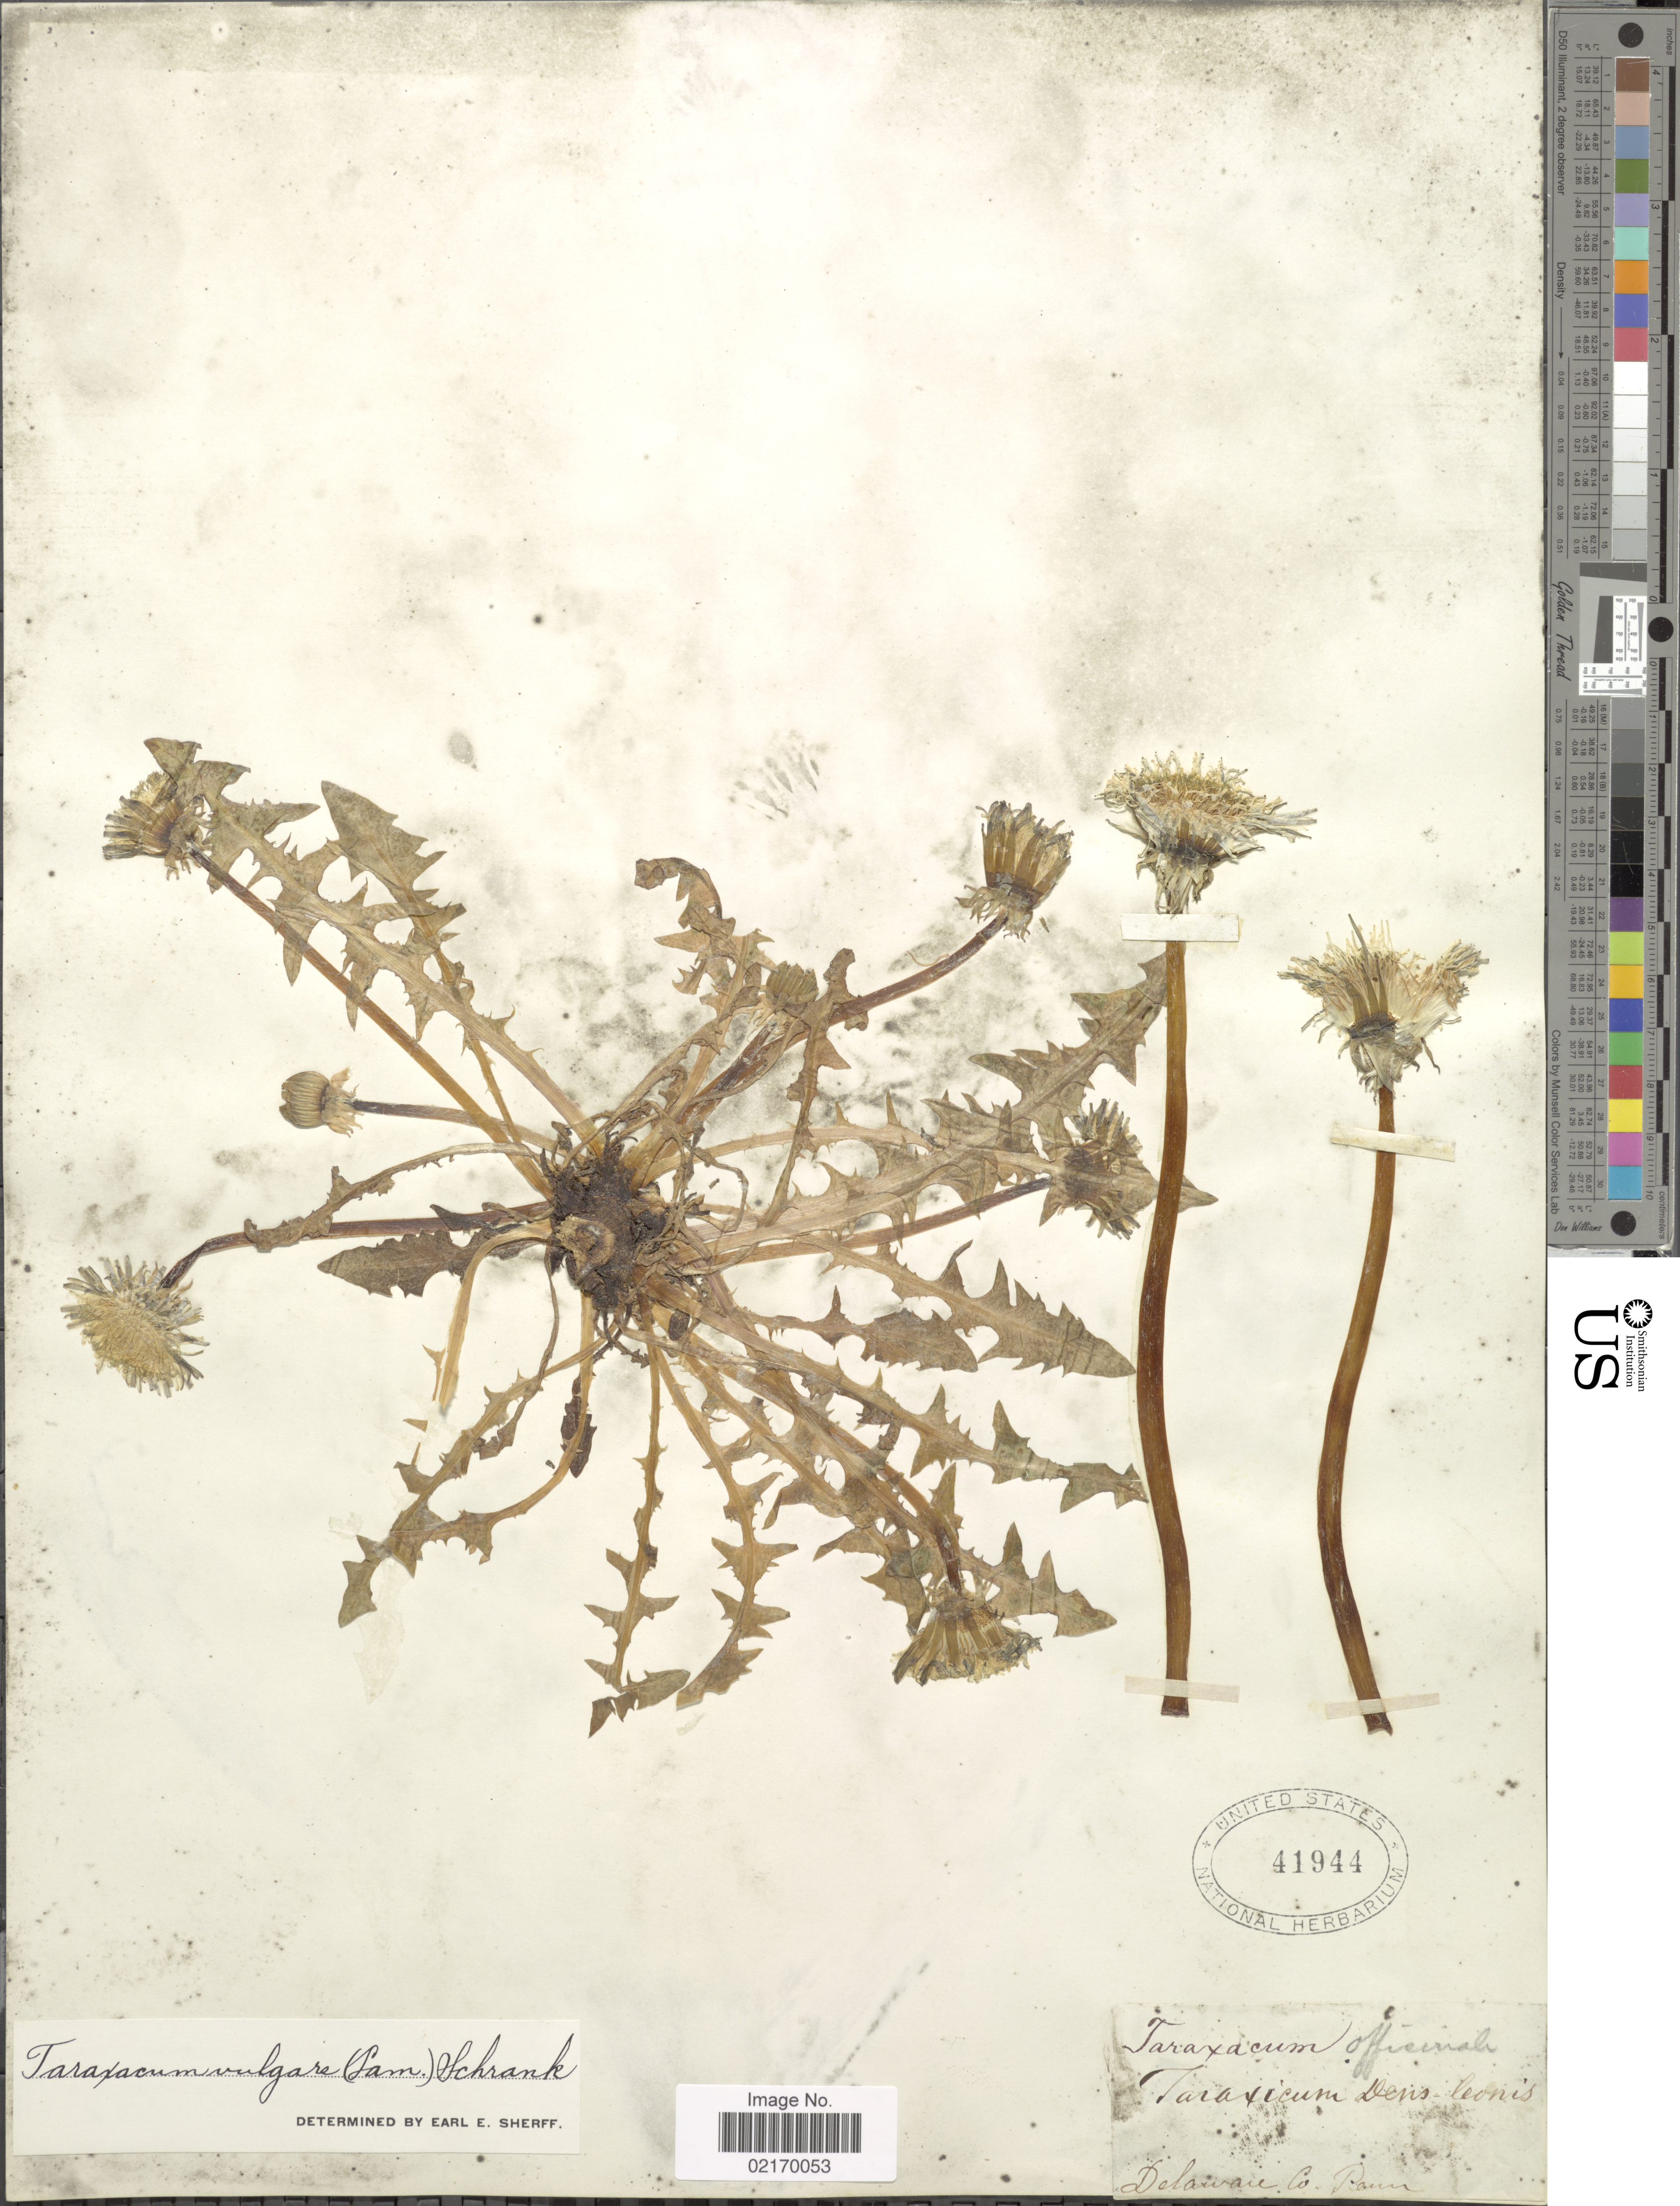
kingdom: Plantae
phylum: Tracheophyta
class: Magnoliopsida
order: Asterales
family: Asteraceae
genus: Taraxacum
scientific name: Taraxacum officinale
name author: G.H. Weber ex F.H. Wigg.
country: United States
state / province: Pennsylvania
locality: Delaware Co.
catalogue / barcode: US 41944